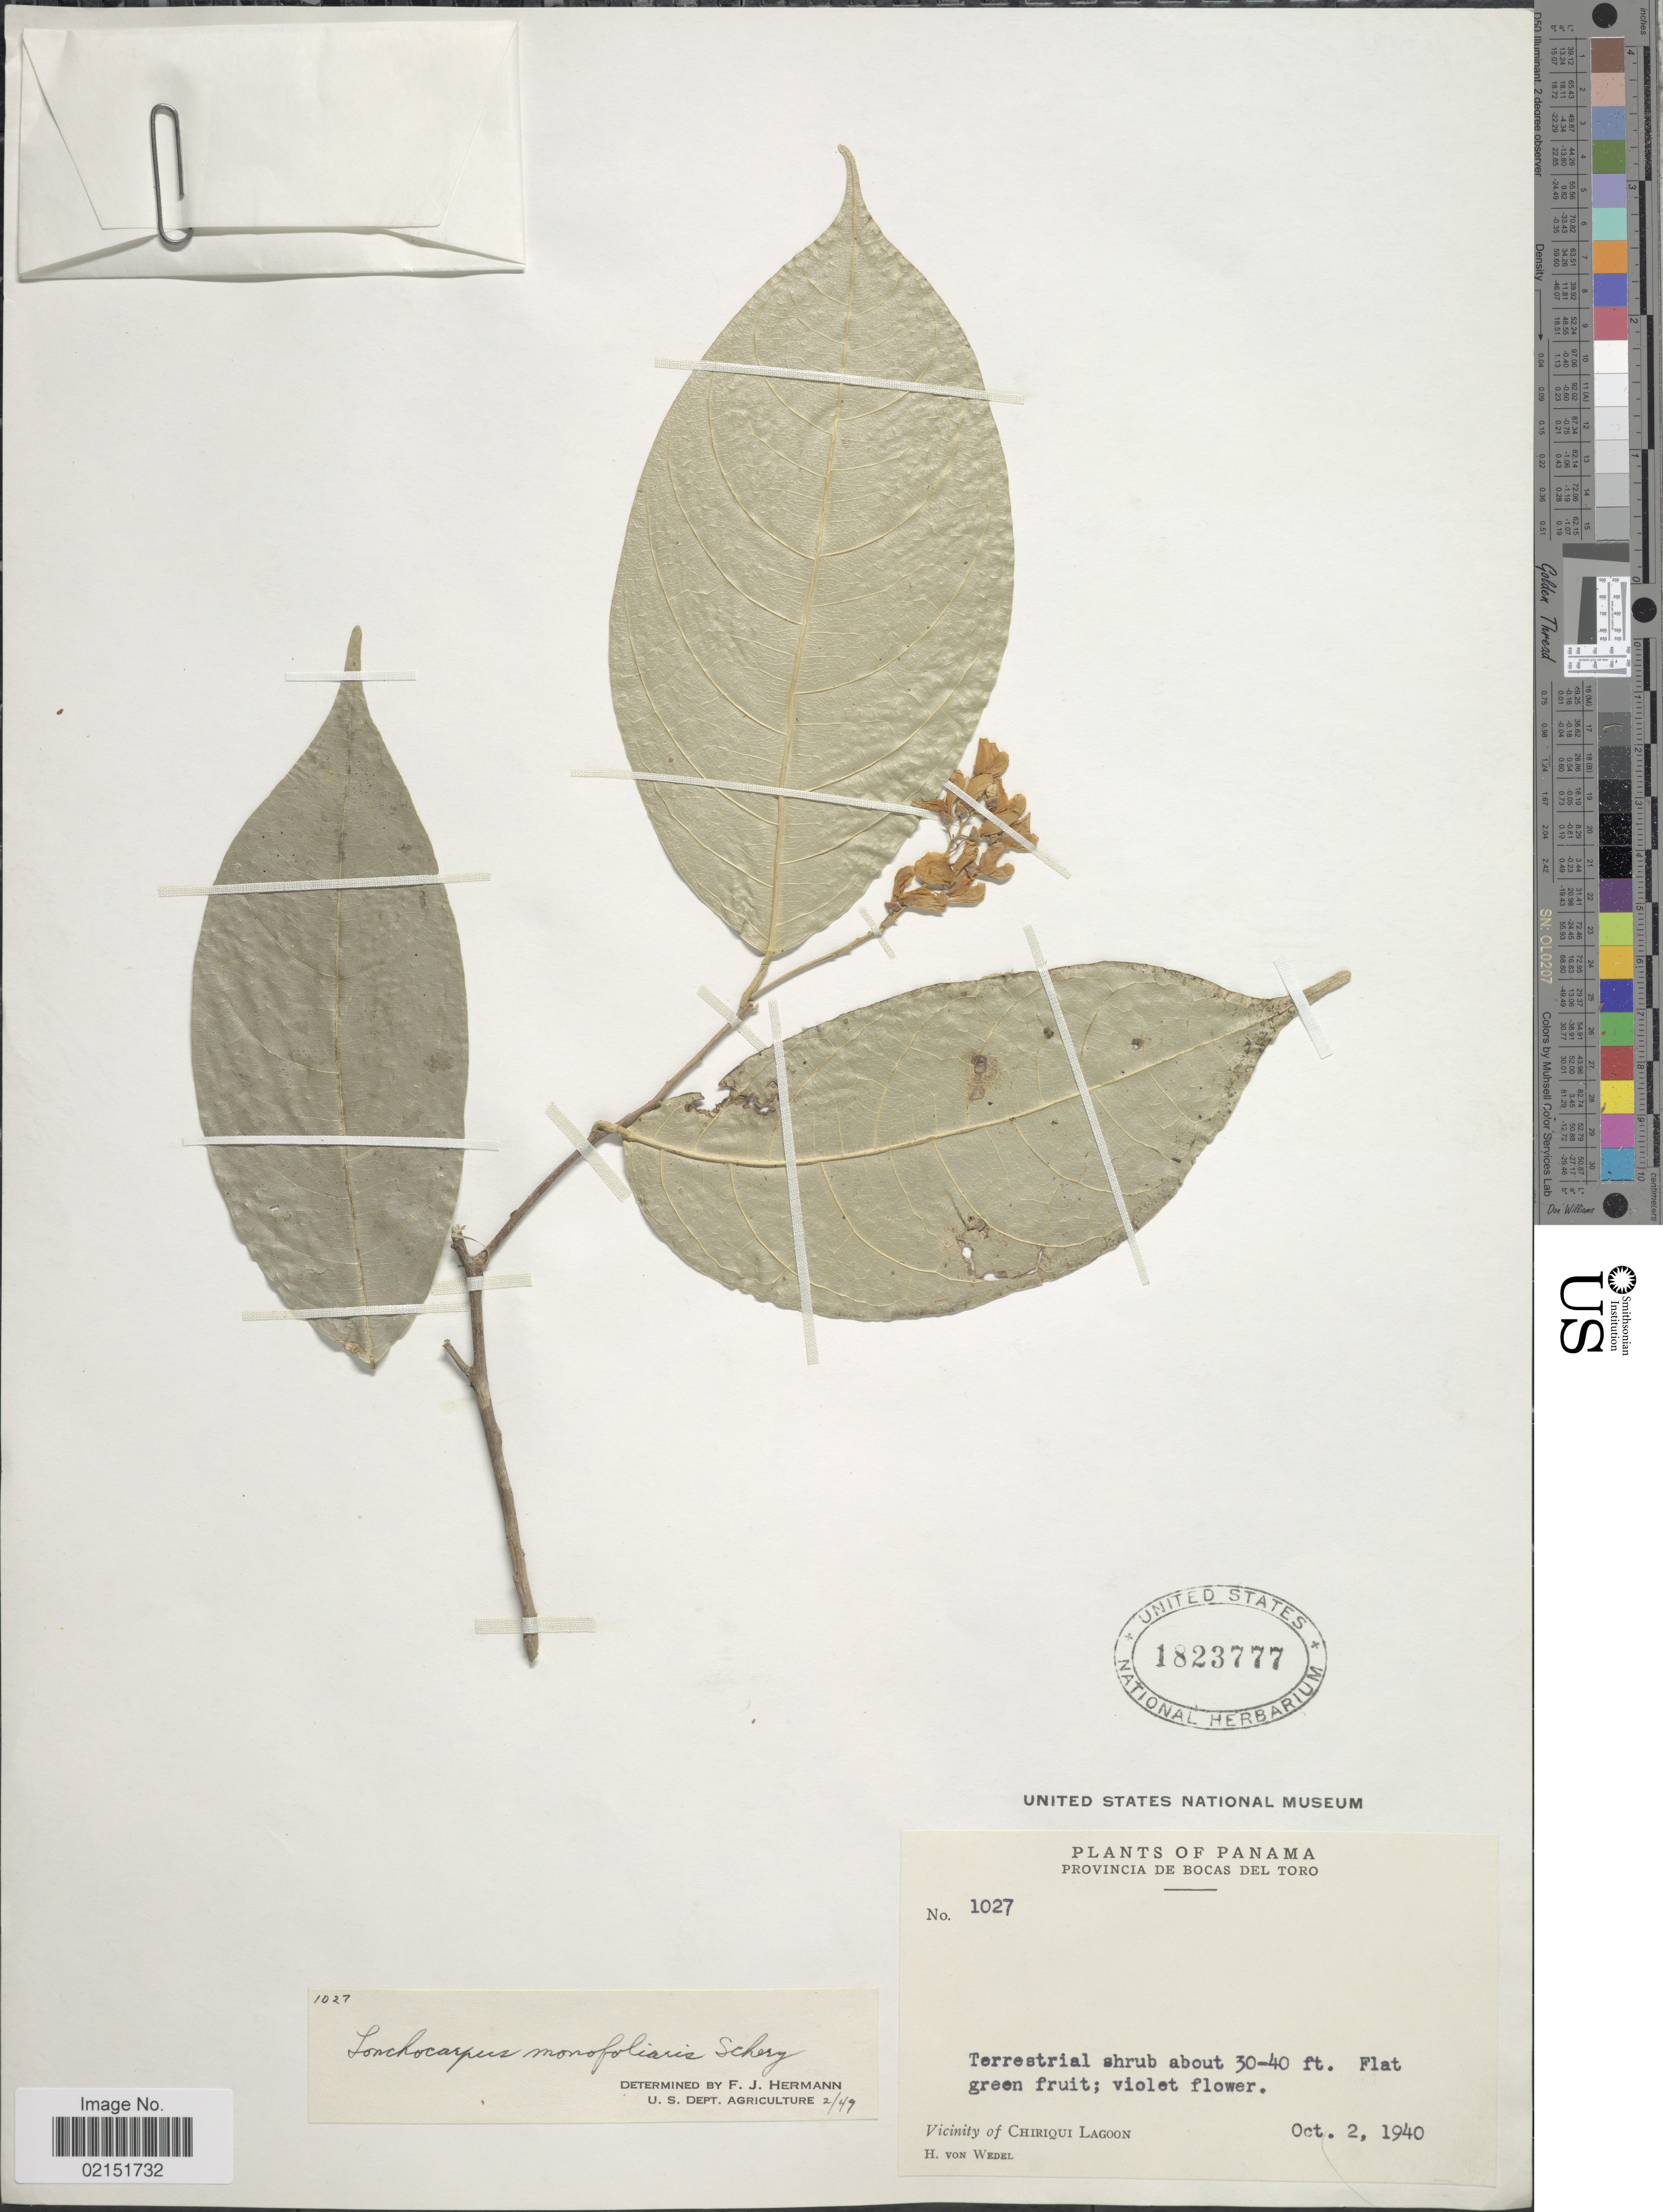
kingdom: Plantae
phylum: Tracheophyta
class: Magnoliopsida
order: Fabales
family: Fabaceae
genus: Lonchocarpus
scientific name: Lonchocarpus minimiflorus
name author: Donn. Sm.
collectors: H. von Wedel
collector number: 1027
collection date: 1940-10-02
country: Panama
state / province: Bocas del Toro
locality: Vicinity of Chiriqui Lagoon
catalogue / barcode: US 1823777